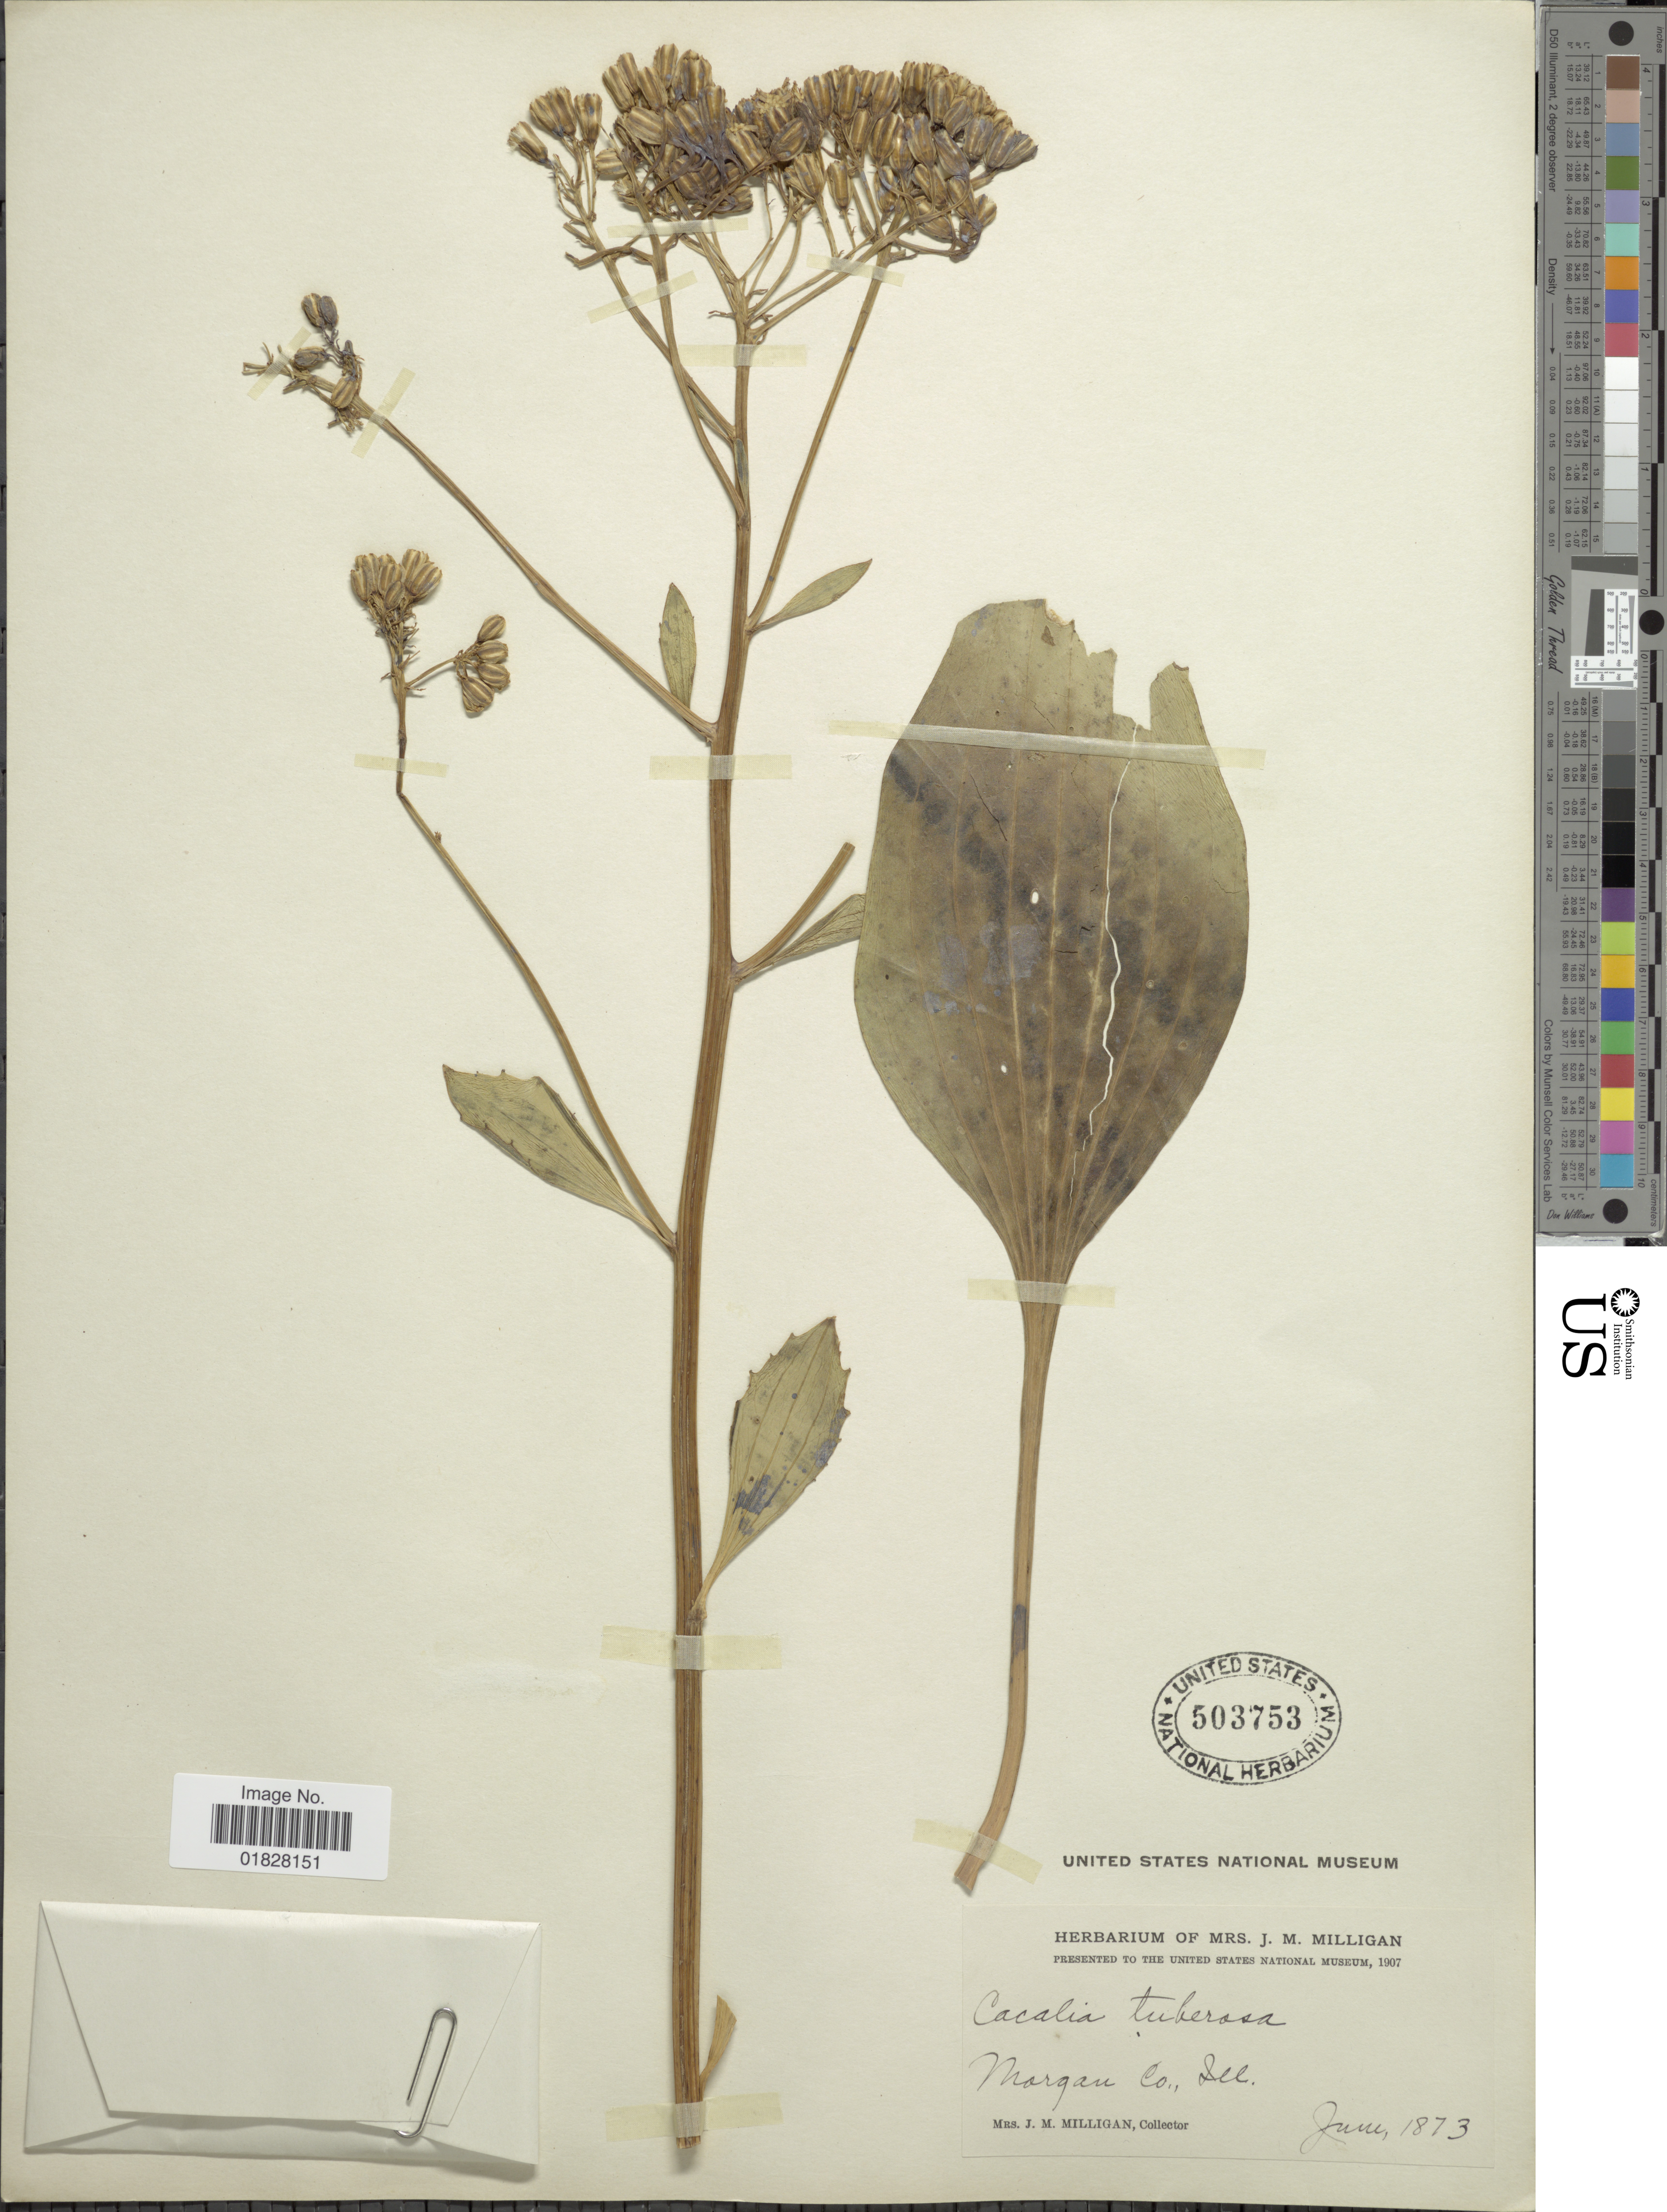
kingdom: Plantae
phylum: Tracheophyta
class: Magnoliopsida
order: Asterales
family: Asteraceae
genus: Arnoglossum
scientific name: Arnoglossum plantagineum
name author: Raf.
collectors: J. M. Milligan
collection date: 1873-06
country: United States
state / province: Illinois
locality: Morgan Co., Ill.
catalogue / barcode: US 503753